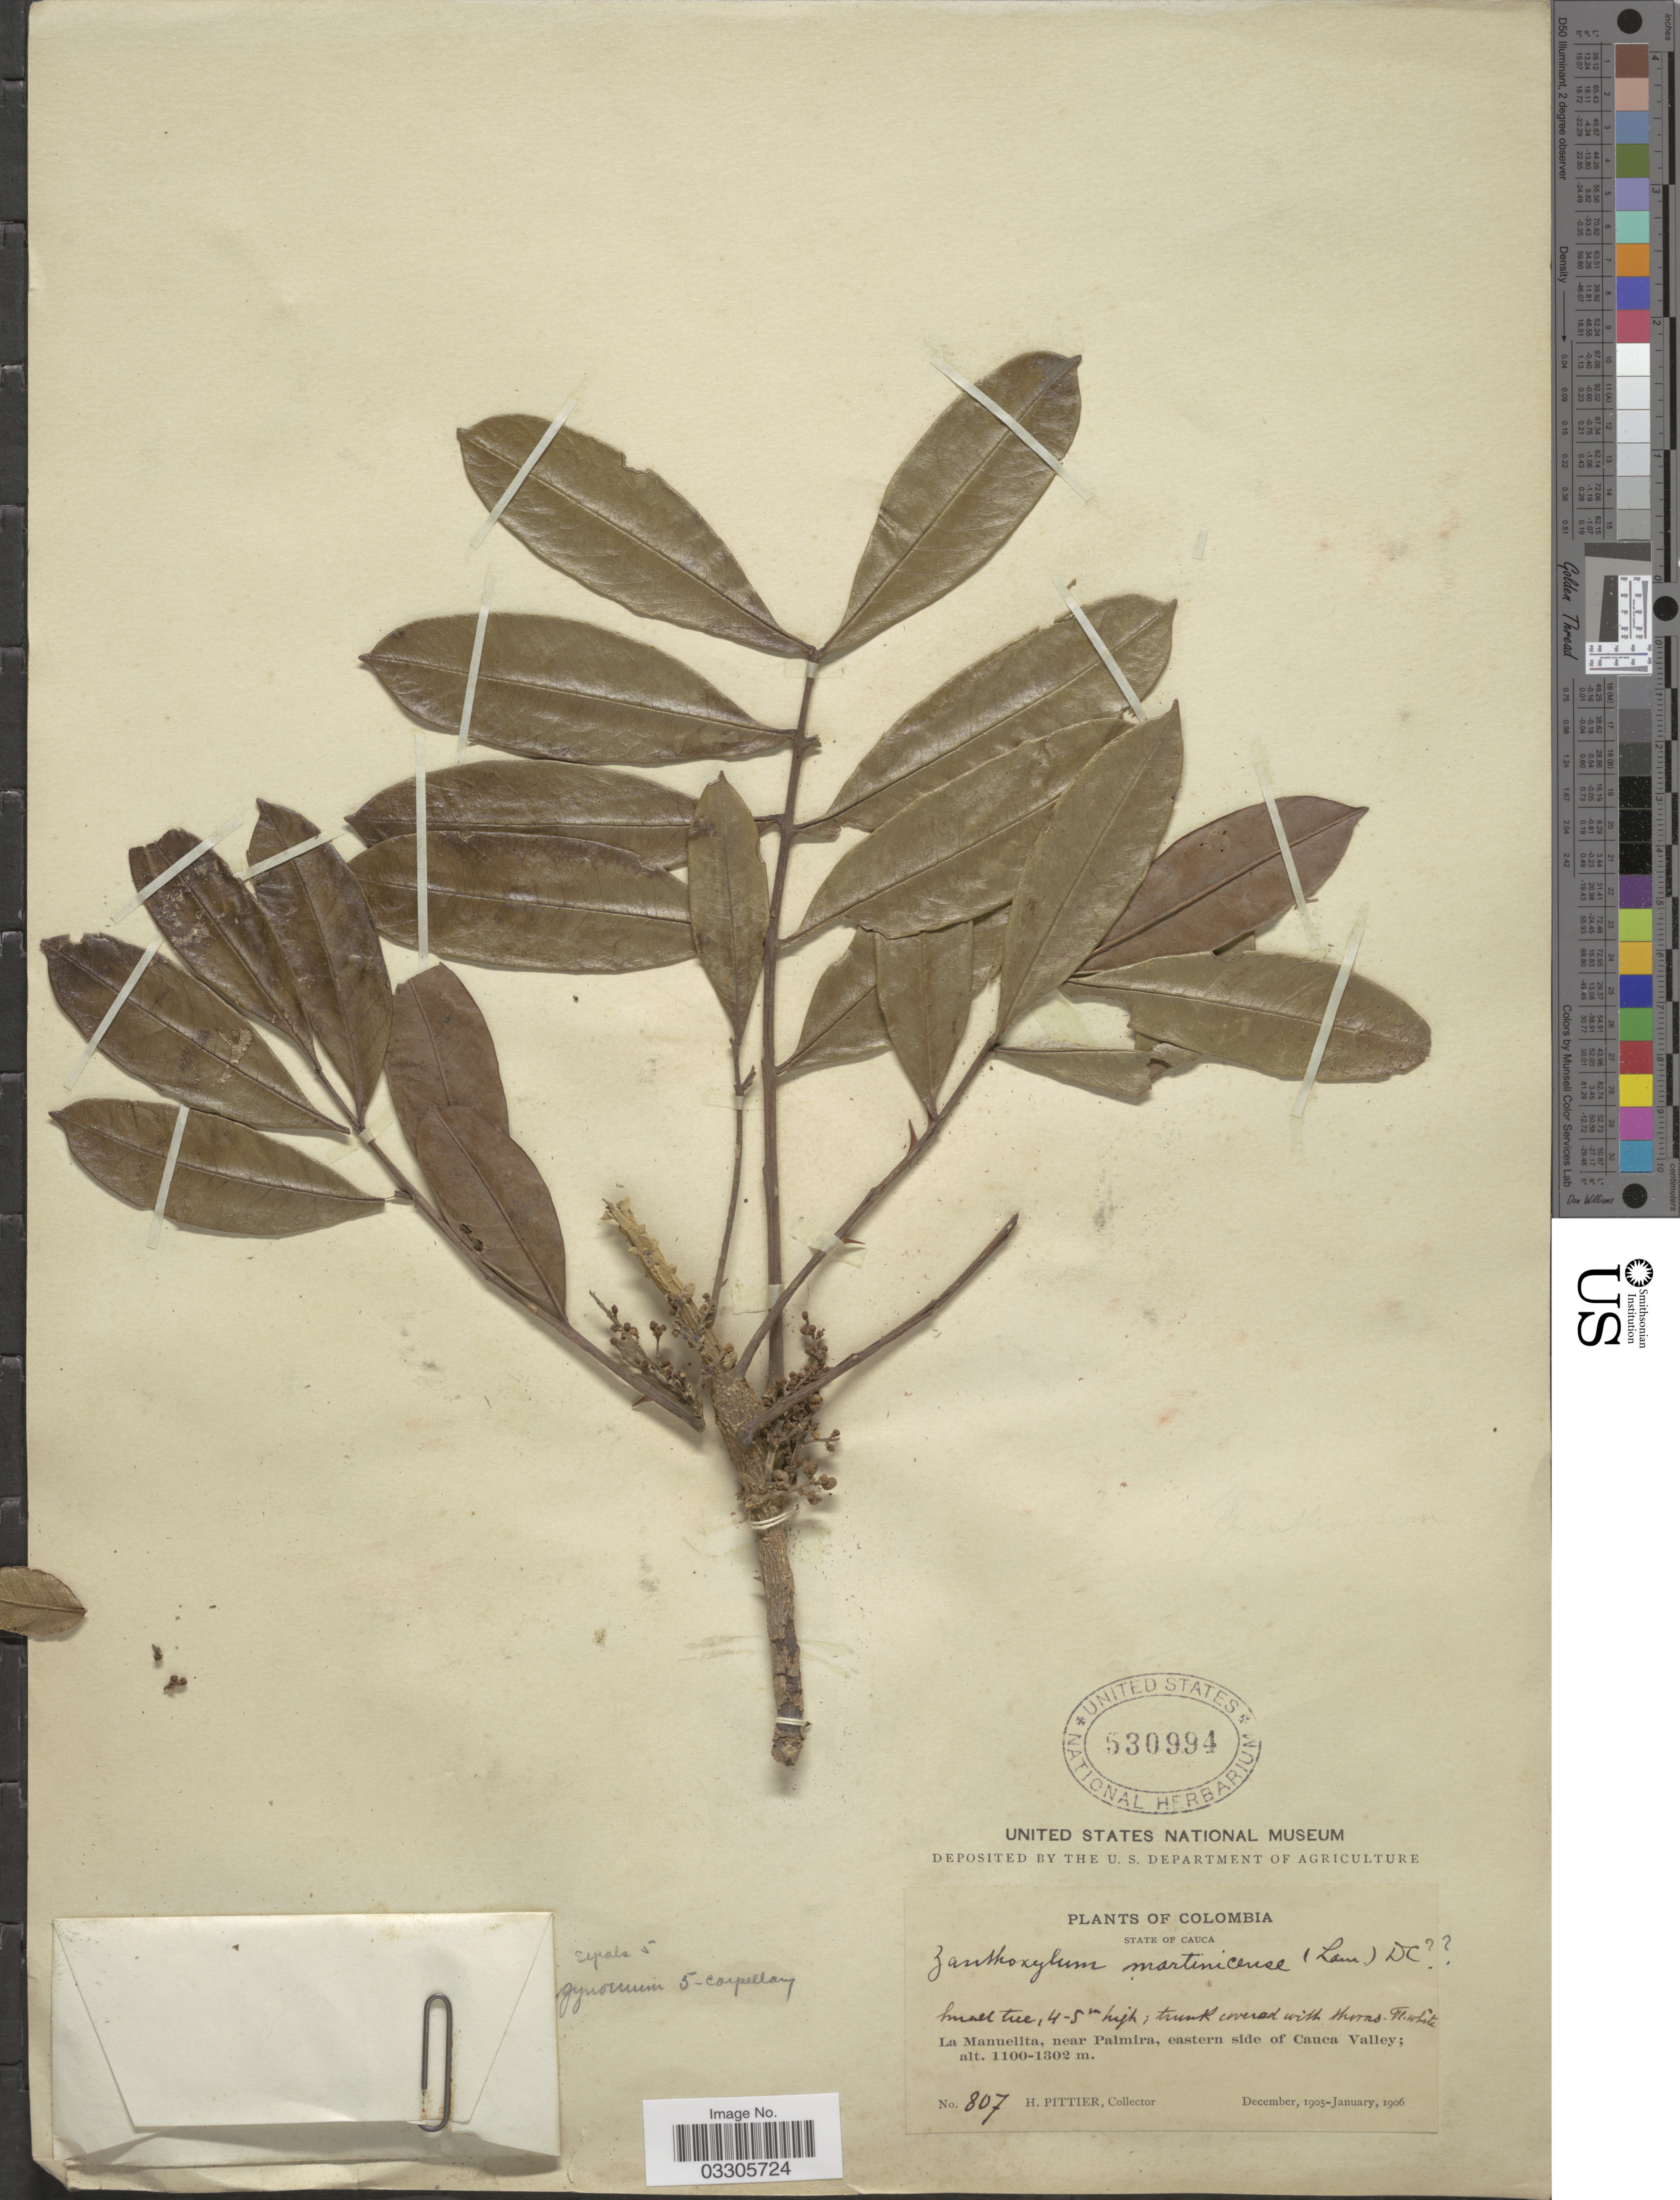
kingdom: Plantae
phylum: Tracheophyta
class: Magnoliopsida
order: Sapindales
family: Rutaceae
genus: Zanthoxylum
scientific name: Zanthoxylum martinicense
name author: (Lam.) DC.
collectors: H. F. Pittier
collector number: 807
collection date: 1905-12/1906-01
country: Colombia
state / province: Cauca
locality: La Manuelita, near Palmira, eastern side of Cauca Valley.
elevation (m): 1100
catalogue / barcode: US 530994